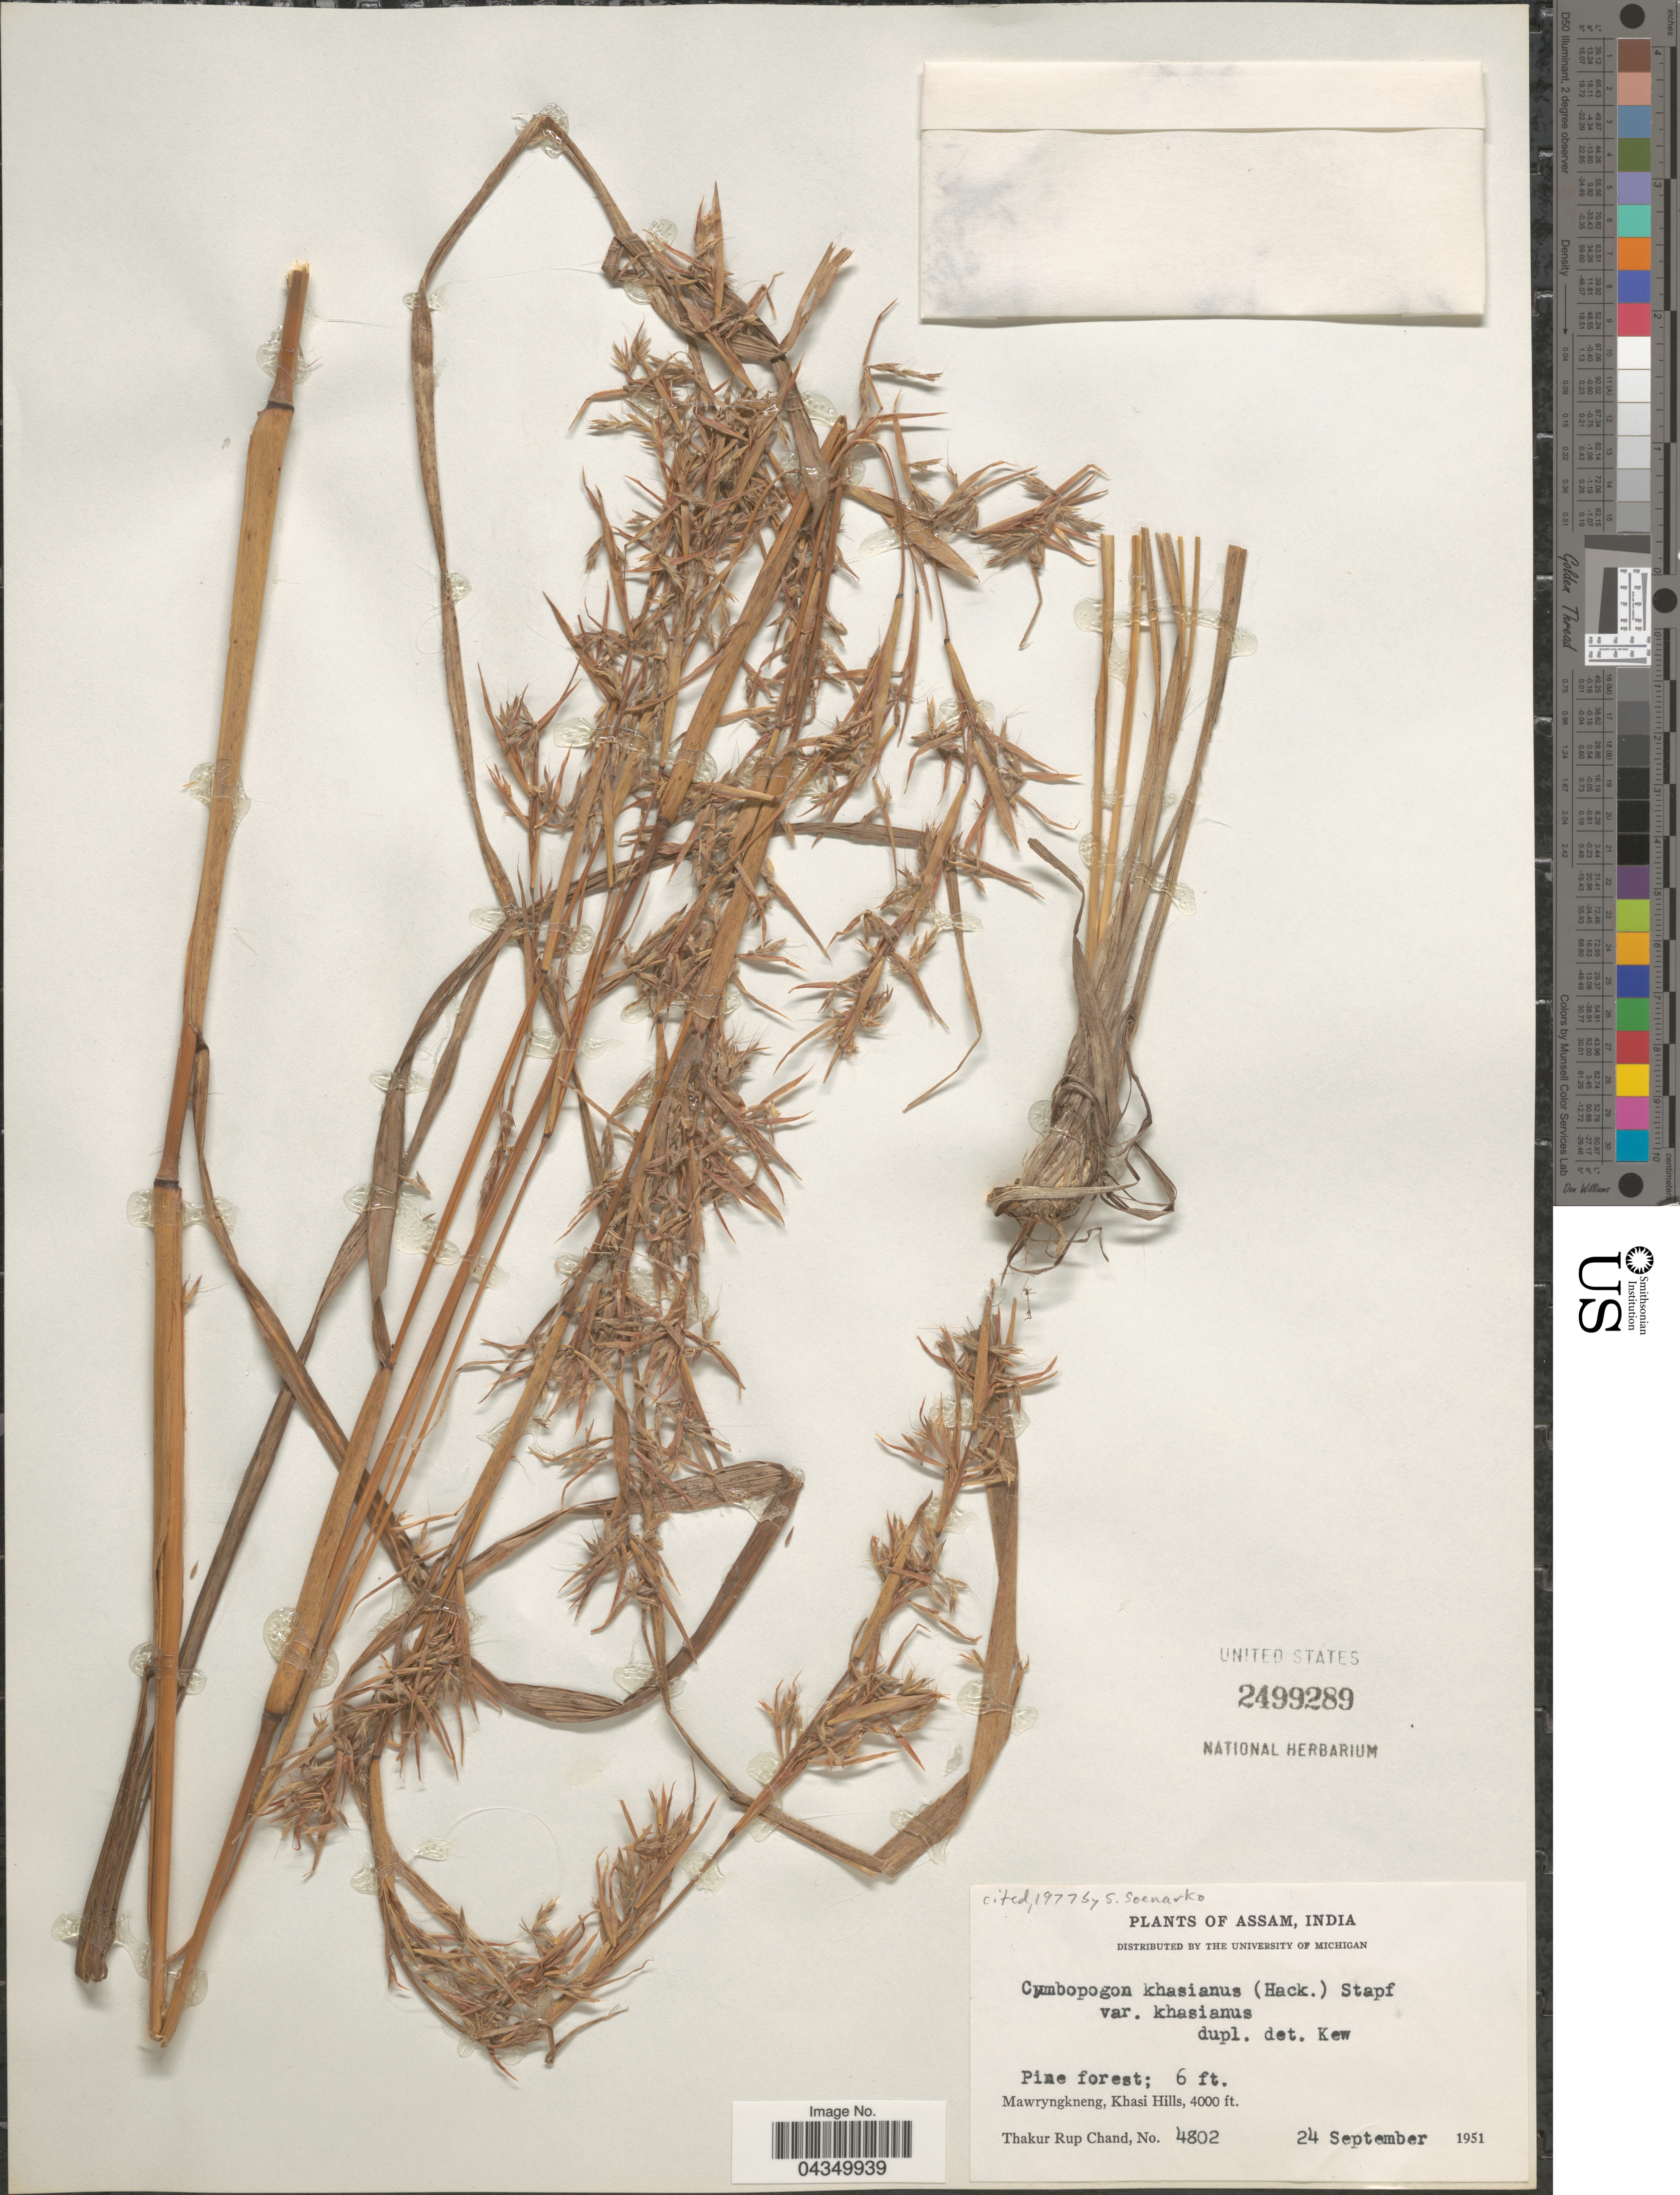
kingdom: Plantae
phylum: Tracheophyta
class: Liliopsida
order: Poales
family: Poaceae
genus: Cymbopogon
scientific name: Cymbopogon khasianus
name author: (Hack.) Stapf ex Bor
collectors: T. R. Chand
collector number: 4802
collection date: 1951-09-24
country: India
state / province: Meghalaya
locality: Mawryngkneng, Khasi Hills.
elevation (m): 1219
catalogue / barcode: US 2499289